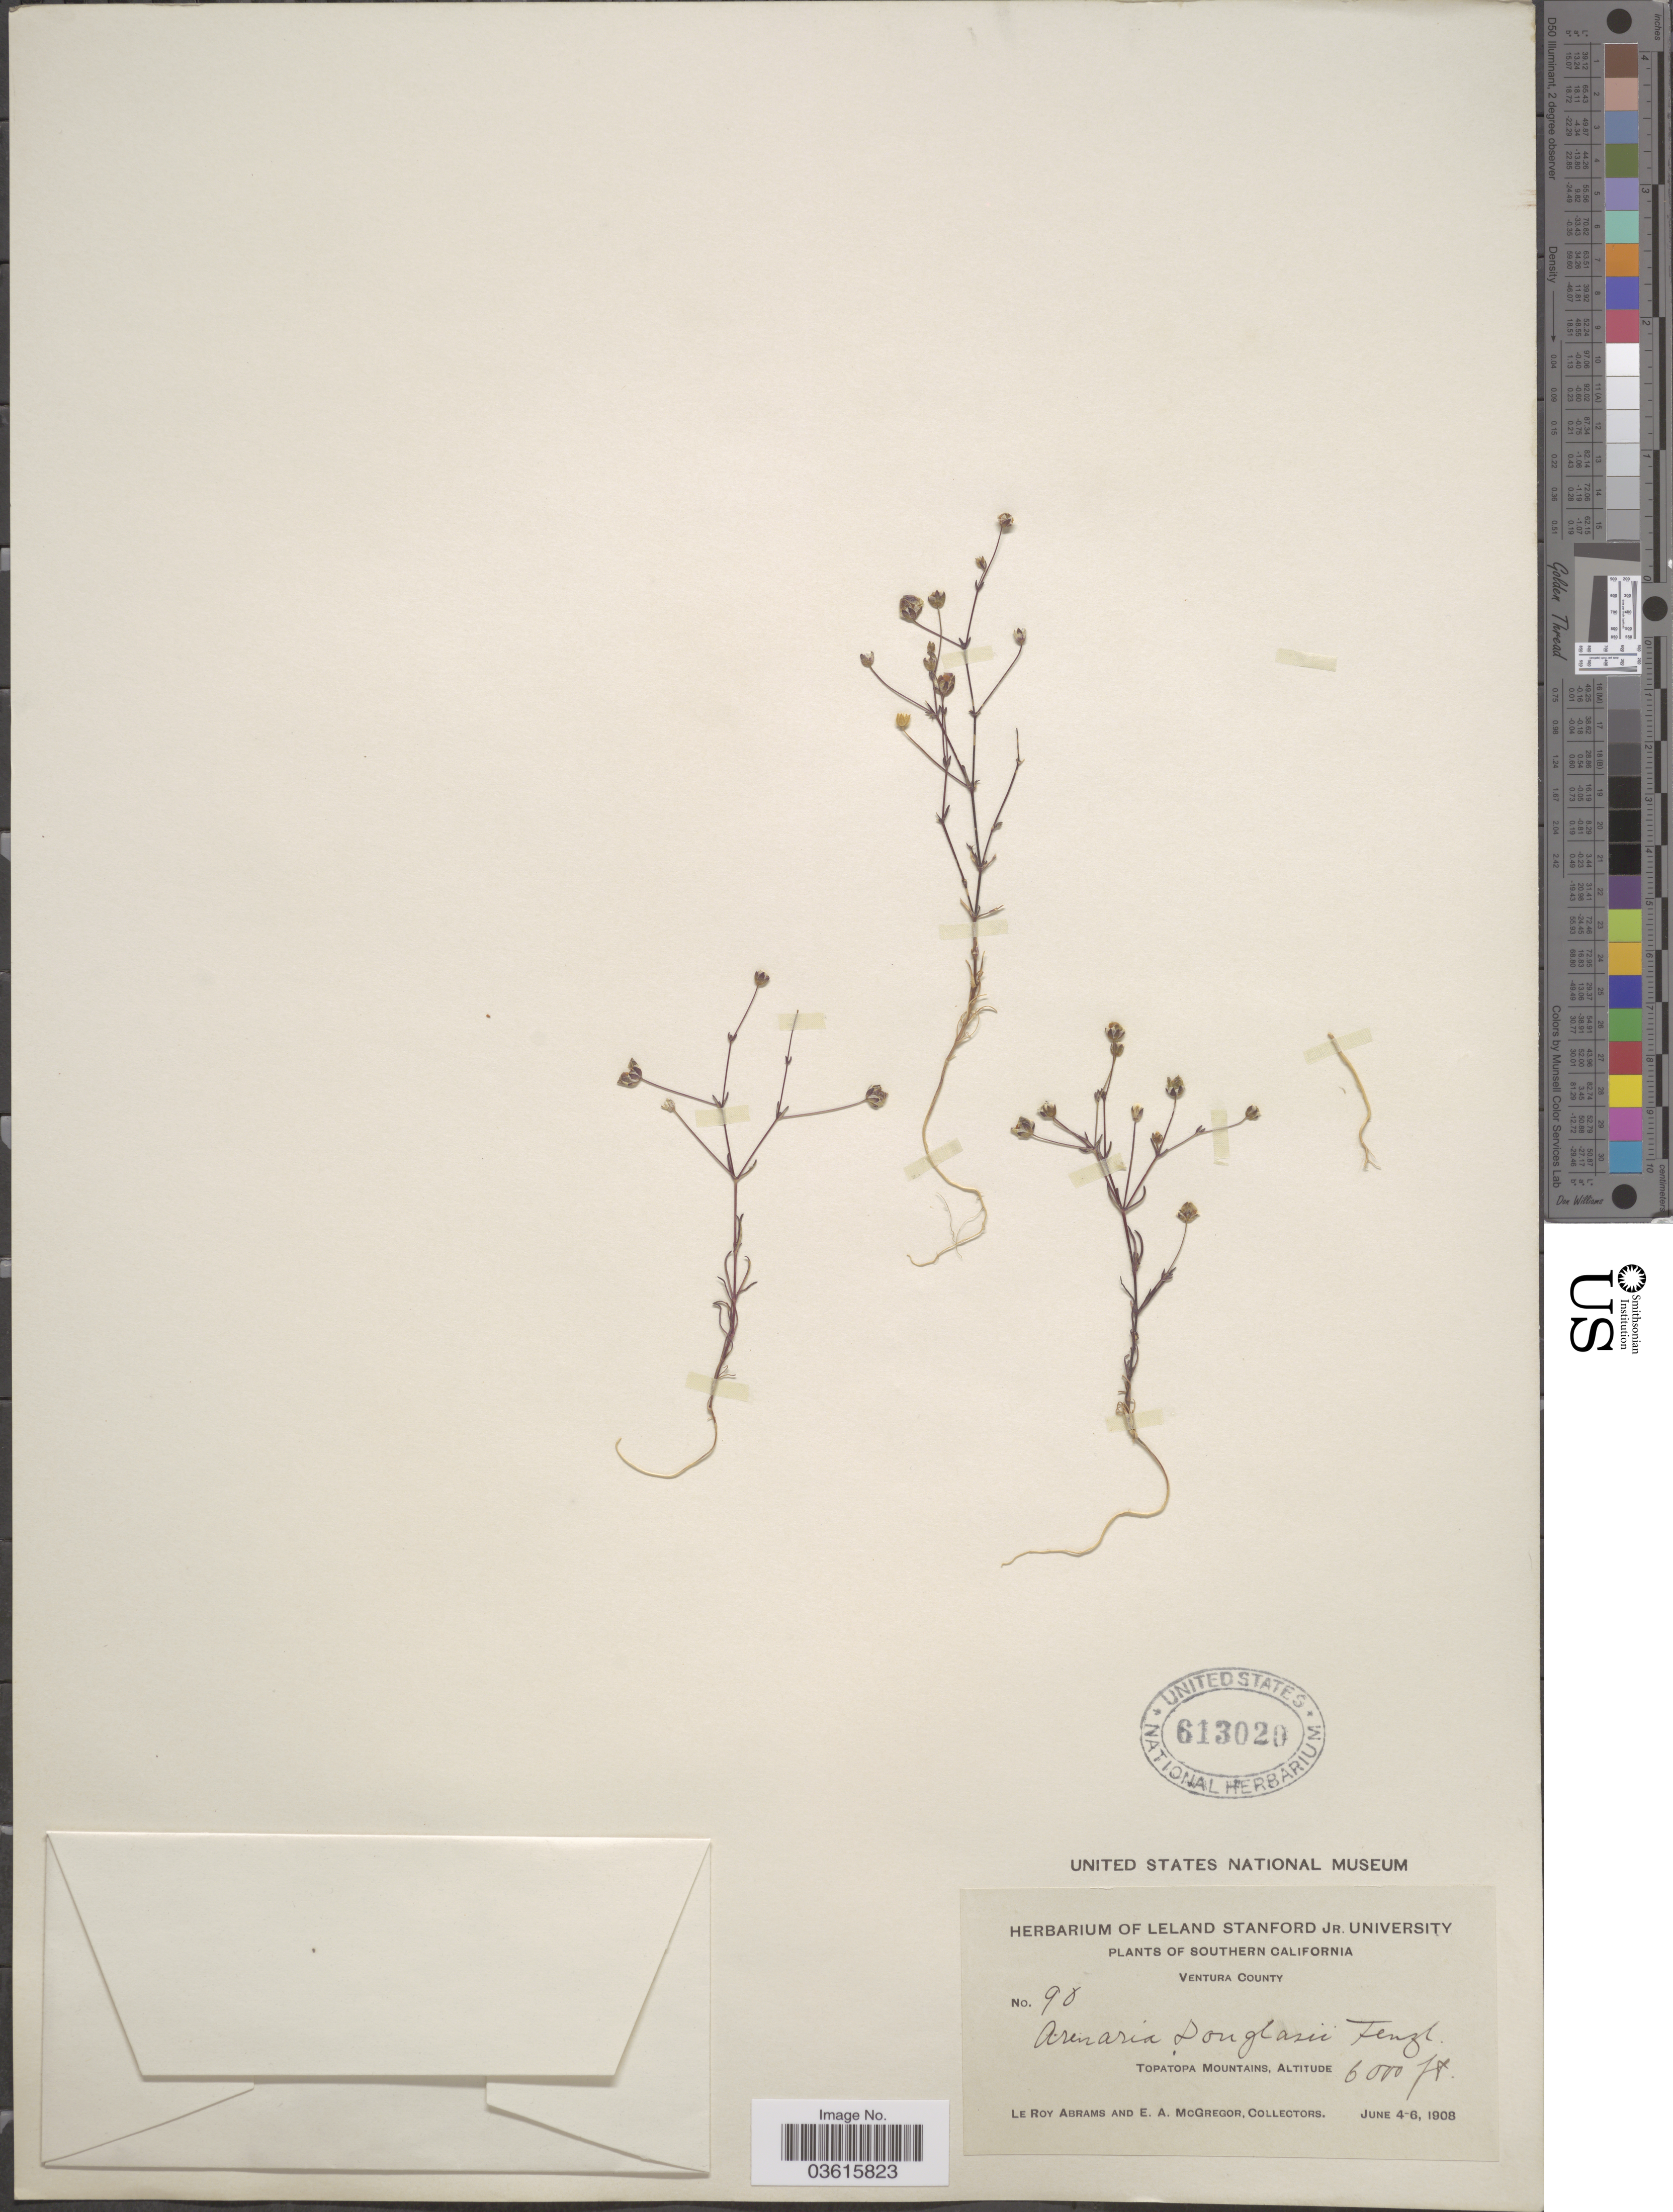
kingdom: Plantae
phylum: Tracheophyta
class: Magnoliopsida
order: Caryophyllales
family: Caryophyllaceae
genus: Minuartia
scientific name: Minuartia douglasii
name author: Mattf.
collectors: L. Abrams & E. A. McGregor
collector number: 90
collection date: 1908-06-04/1908-06-06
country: United States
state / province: California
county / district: Ventura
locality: Southern California. Ventura County. Topatopa Mountains.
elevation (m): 1829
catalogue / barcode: US 613020